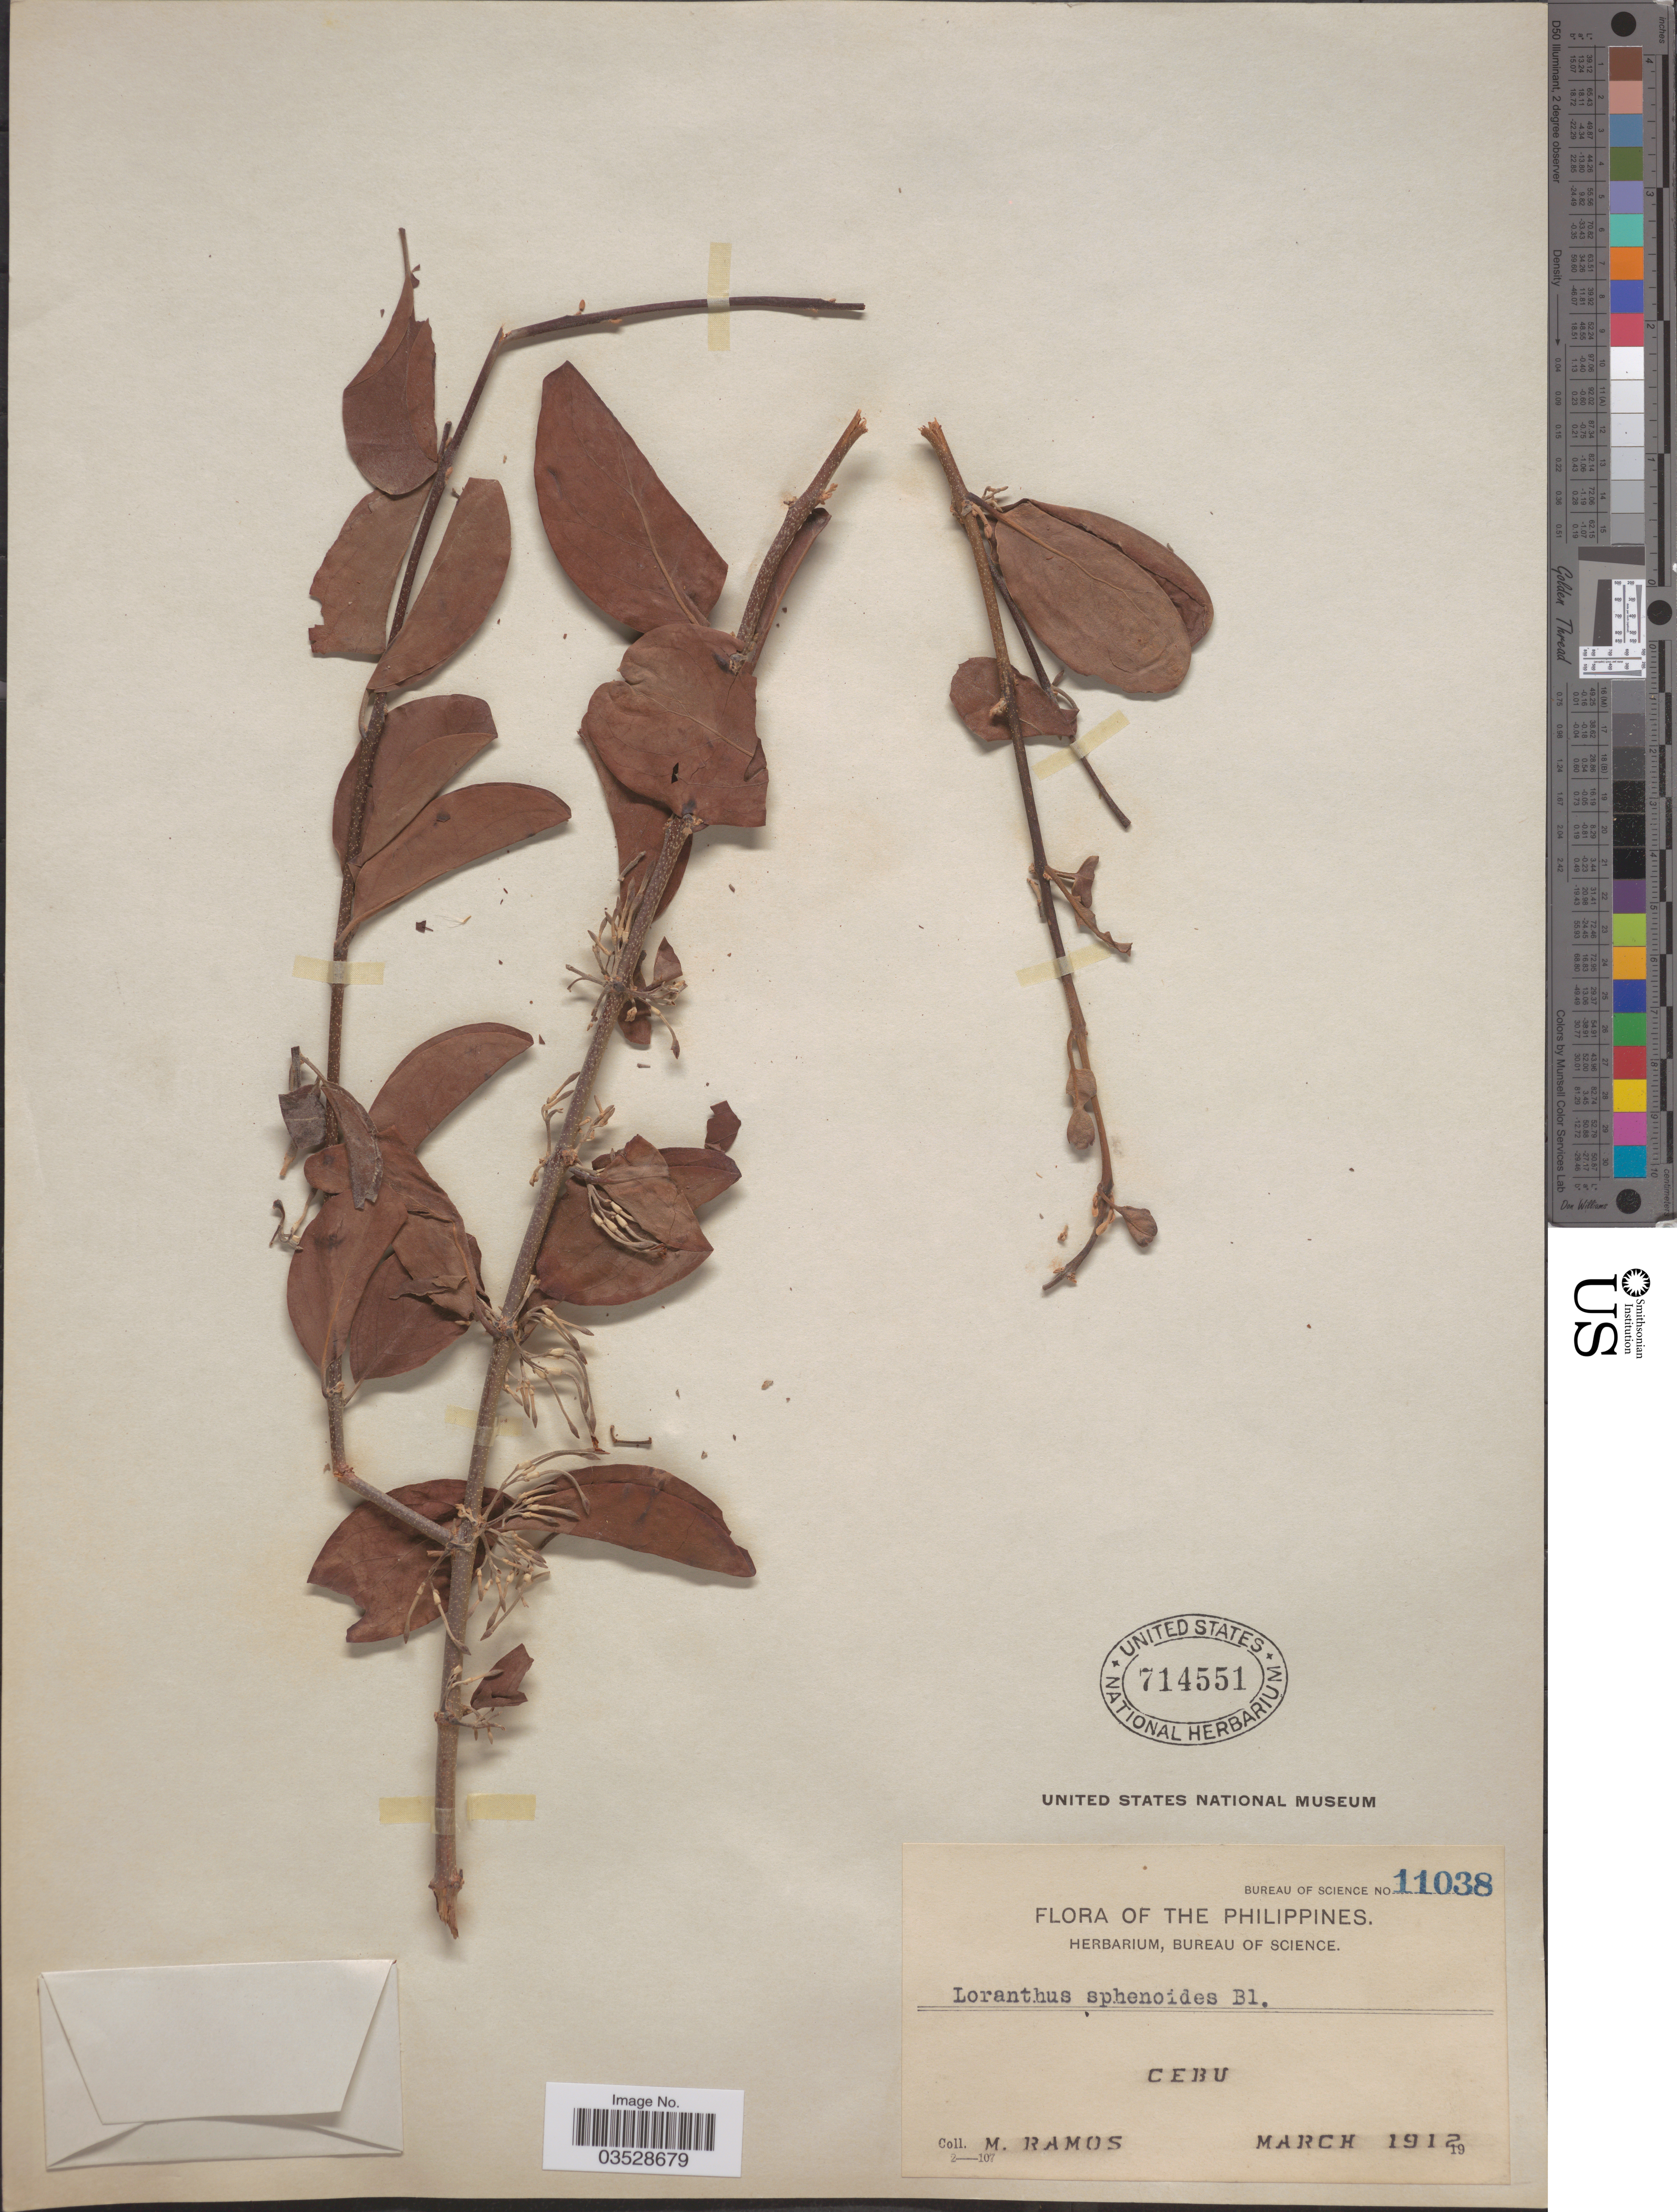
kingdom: Plantae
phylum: Tracheophyta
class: Magnoliopsida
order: Santalales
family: Loranthaceae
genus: Loranthus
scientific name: Loranthus sphenoideus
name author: Blume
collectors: M. Ramos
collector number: Bureau of Science 11038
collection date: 1912-03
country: Philippines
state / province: Central Visayas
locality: Cebu.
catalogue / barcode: US 714551